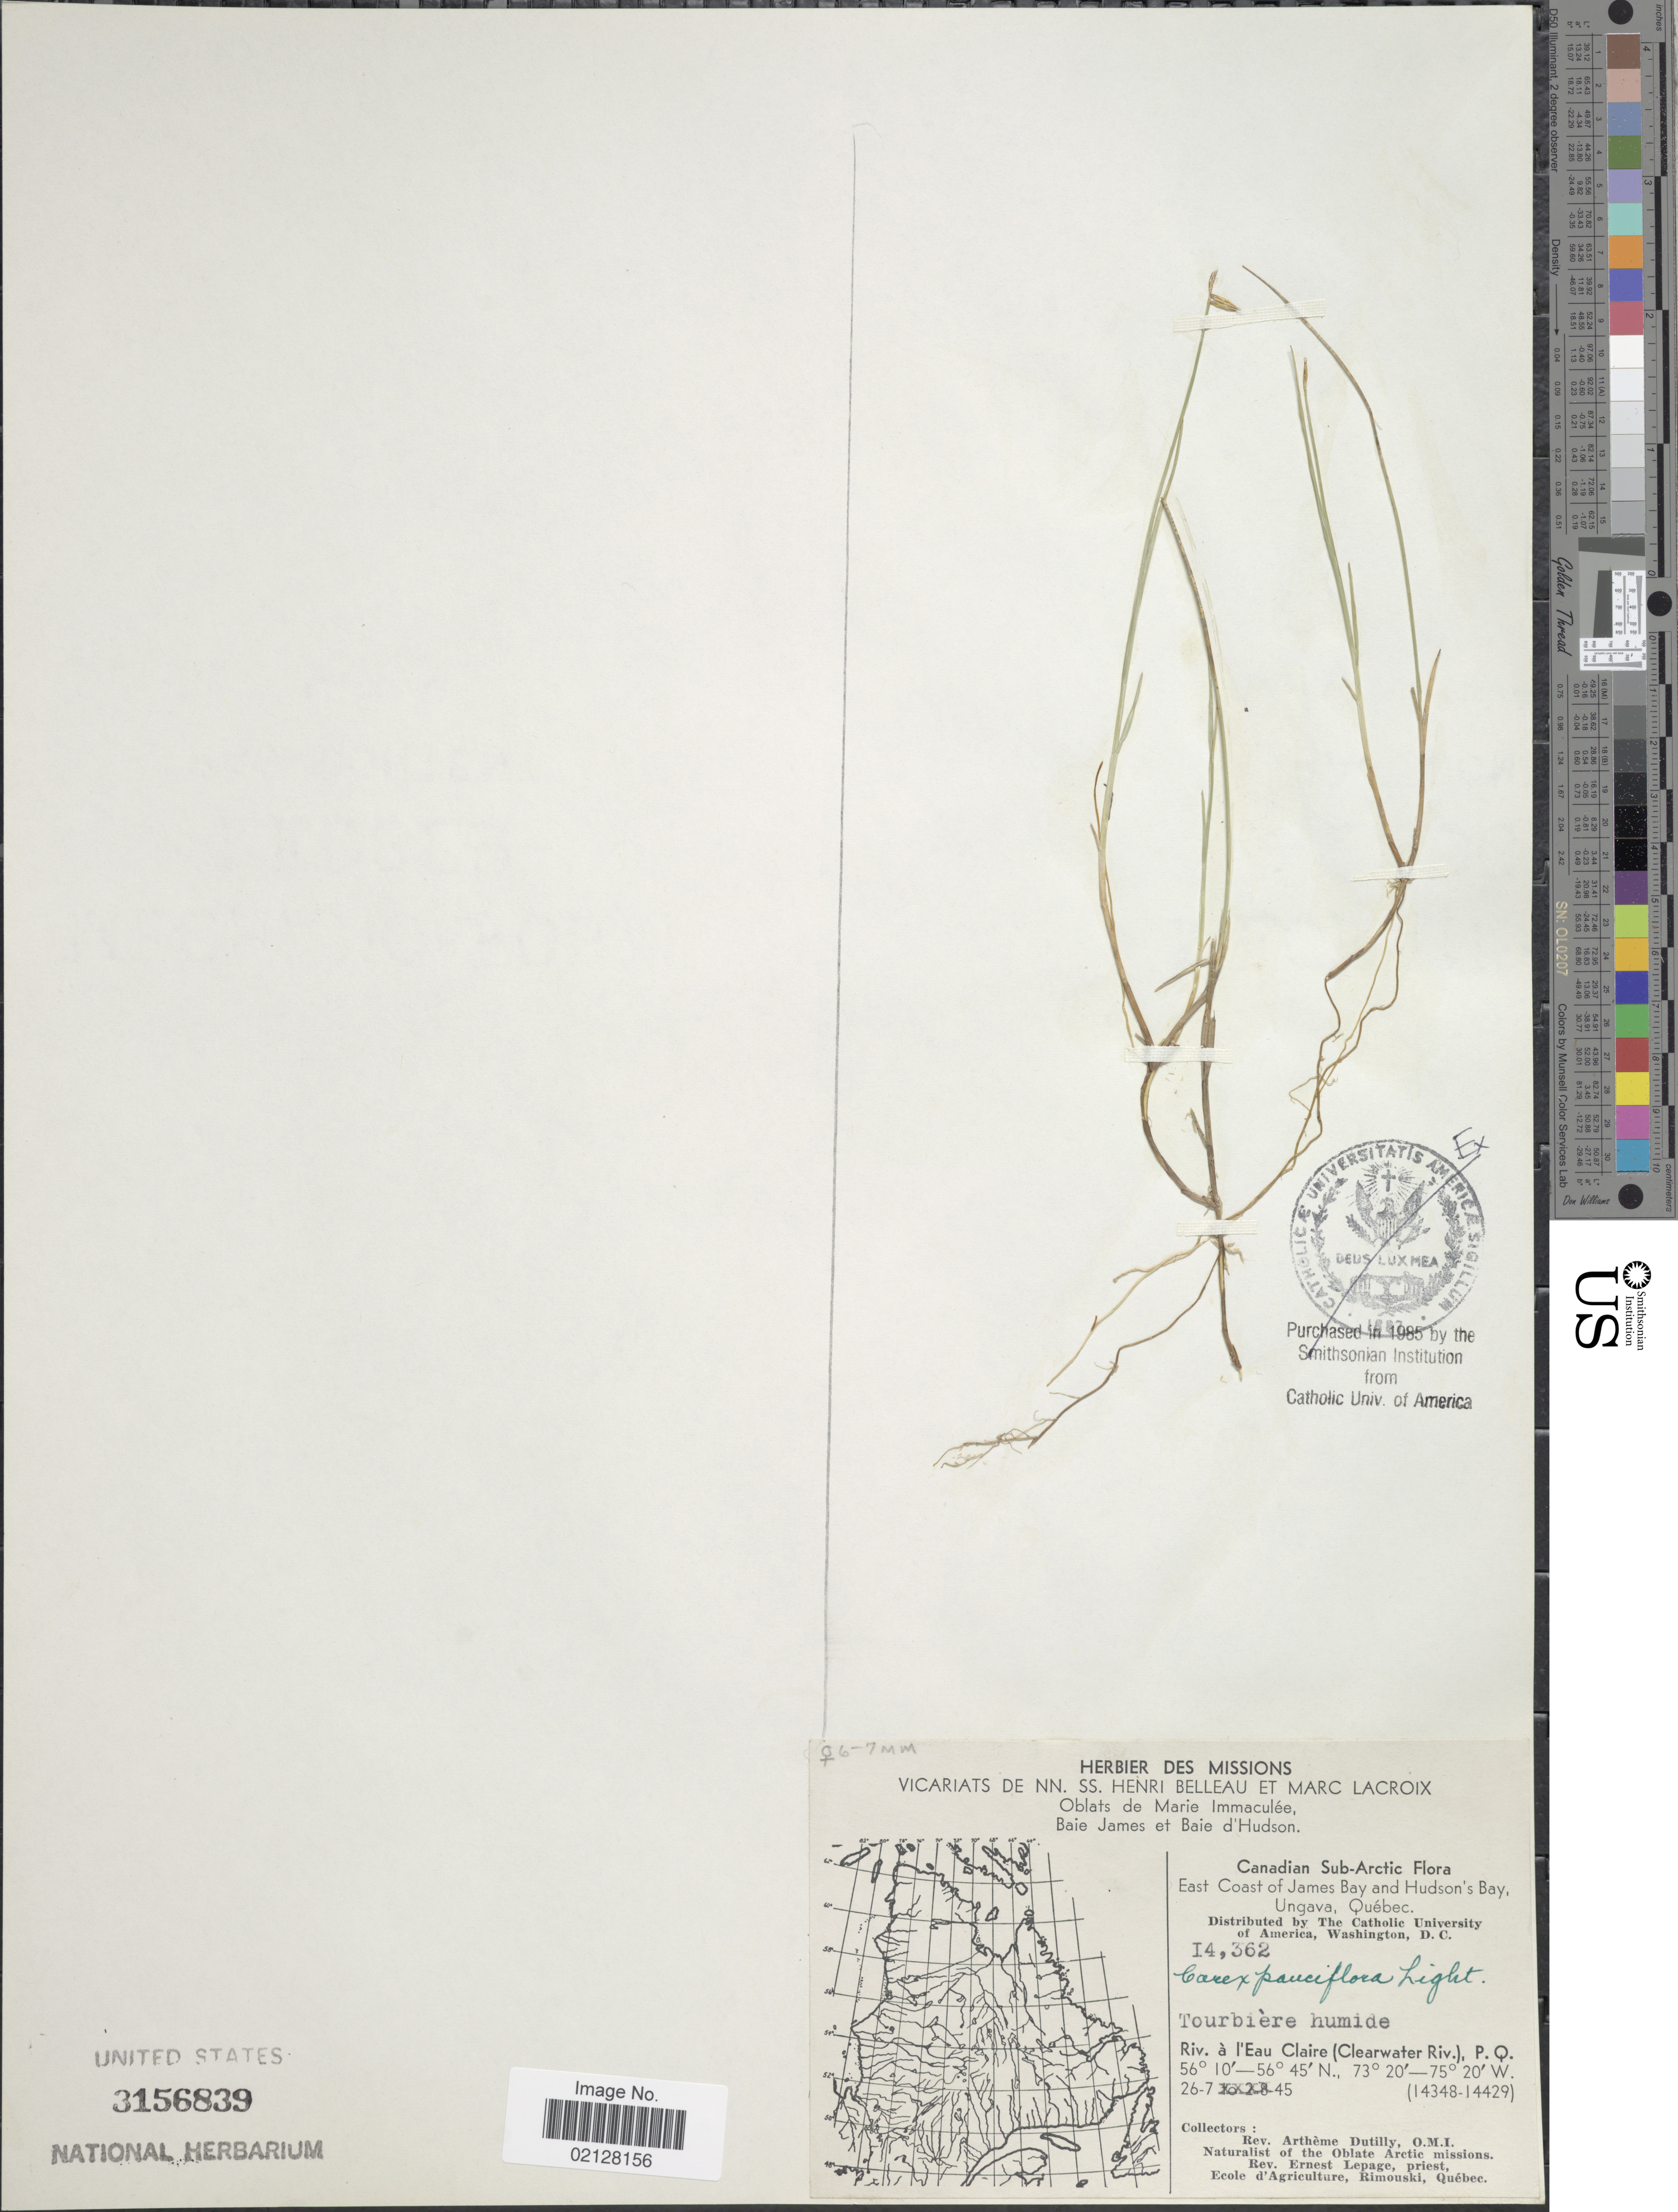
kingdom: Plantae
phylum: Tracheophyta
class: Liliopsida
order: Poales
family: Cyperaceae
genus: Carex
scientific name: Carex pauciflora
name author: Lightf.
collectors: A. Dutilly & E. Lepage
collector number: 14362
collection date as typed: Transcribed d/m/y: 26/7/45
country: Canada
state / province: Quebec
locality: East Coast of James Bay and Hudson's Bay, Ungava. Riv. a I' Eau Claire (Clearwater Riv.), P.Q.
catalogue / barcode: US 3156839